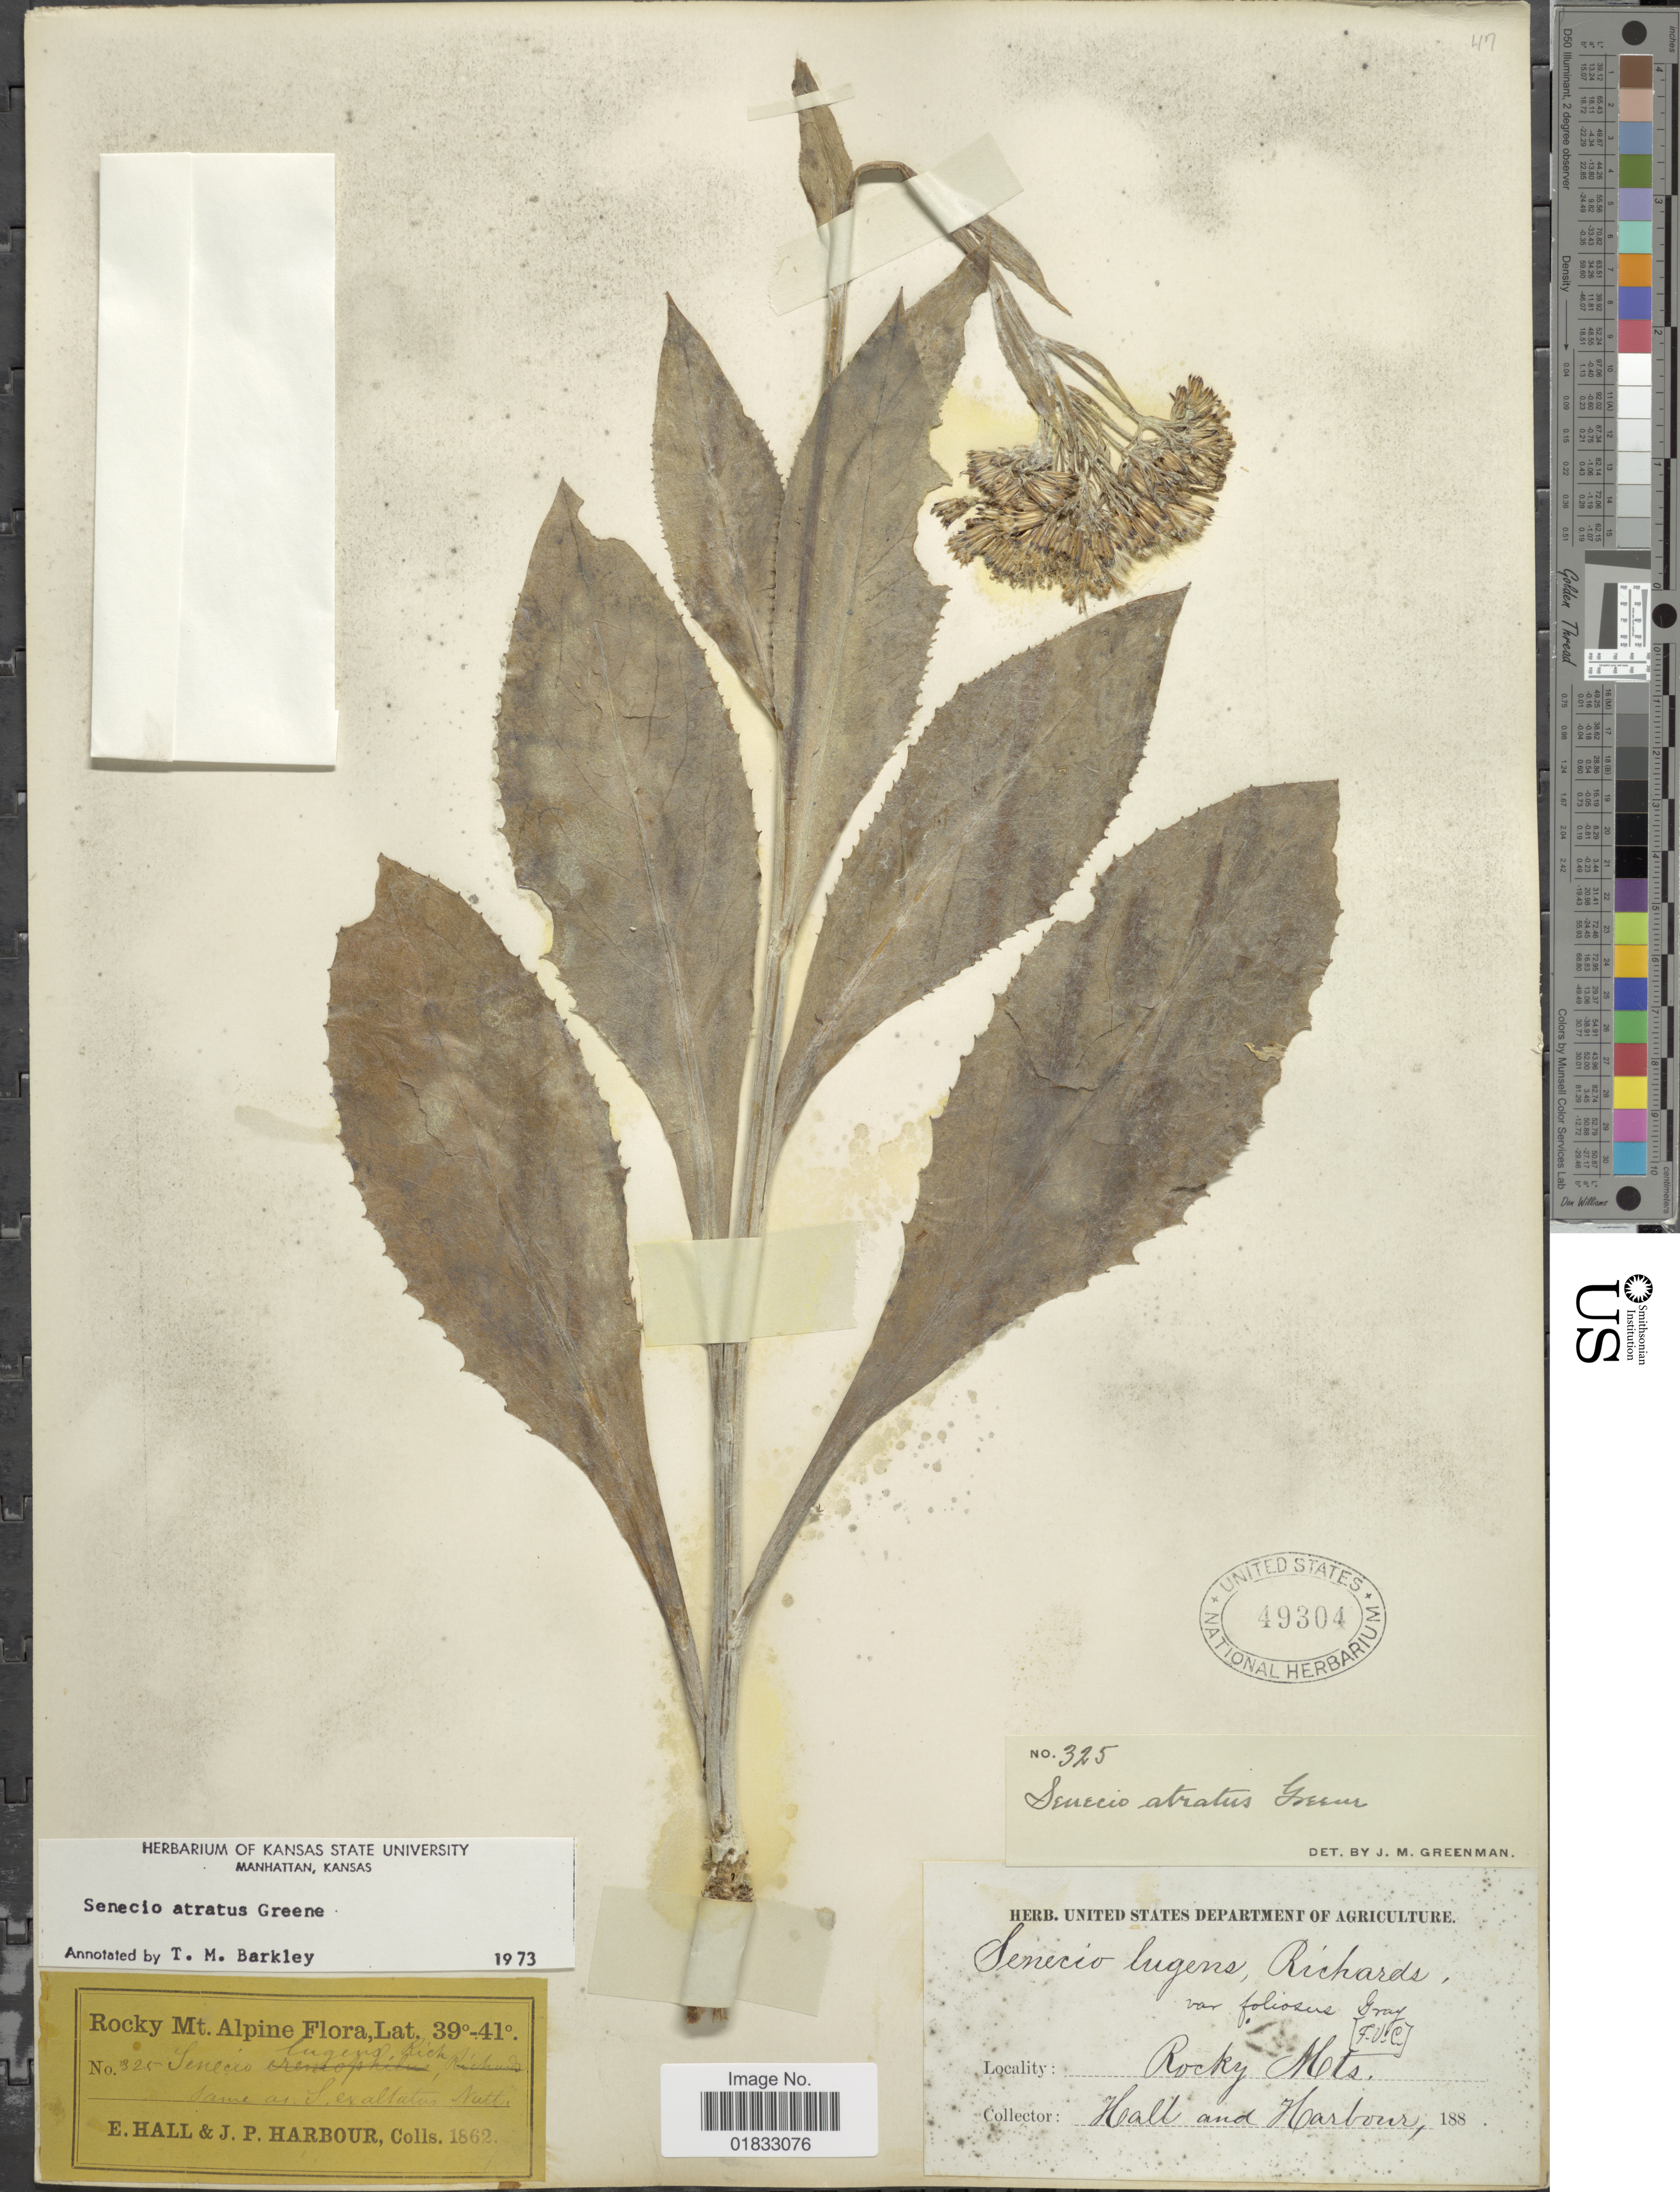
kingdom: Plantae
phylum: Tracheophyta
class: Magnoliopsida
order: Asterales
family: Asteraceae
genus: Senecio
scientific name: Senecio atratus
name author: Greene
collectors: E. Hall & J. Harbour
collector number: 325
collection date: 1862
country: United States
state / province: Colorado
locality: Rocky Mt. Alpine Flora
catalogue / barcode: US 49304